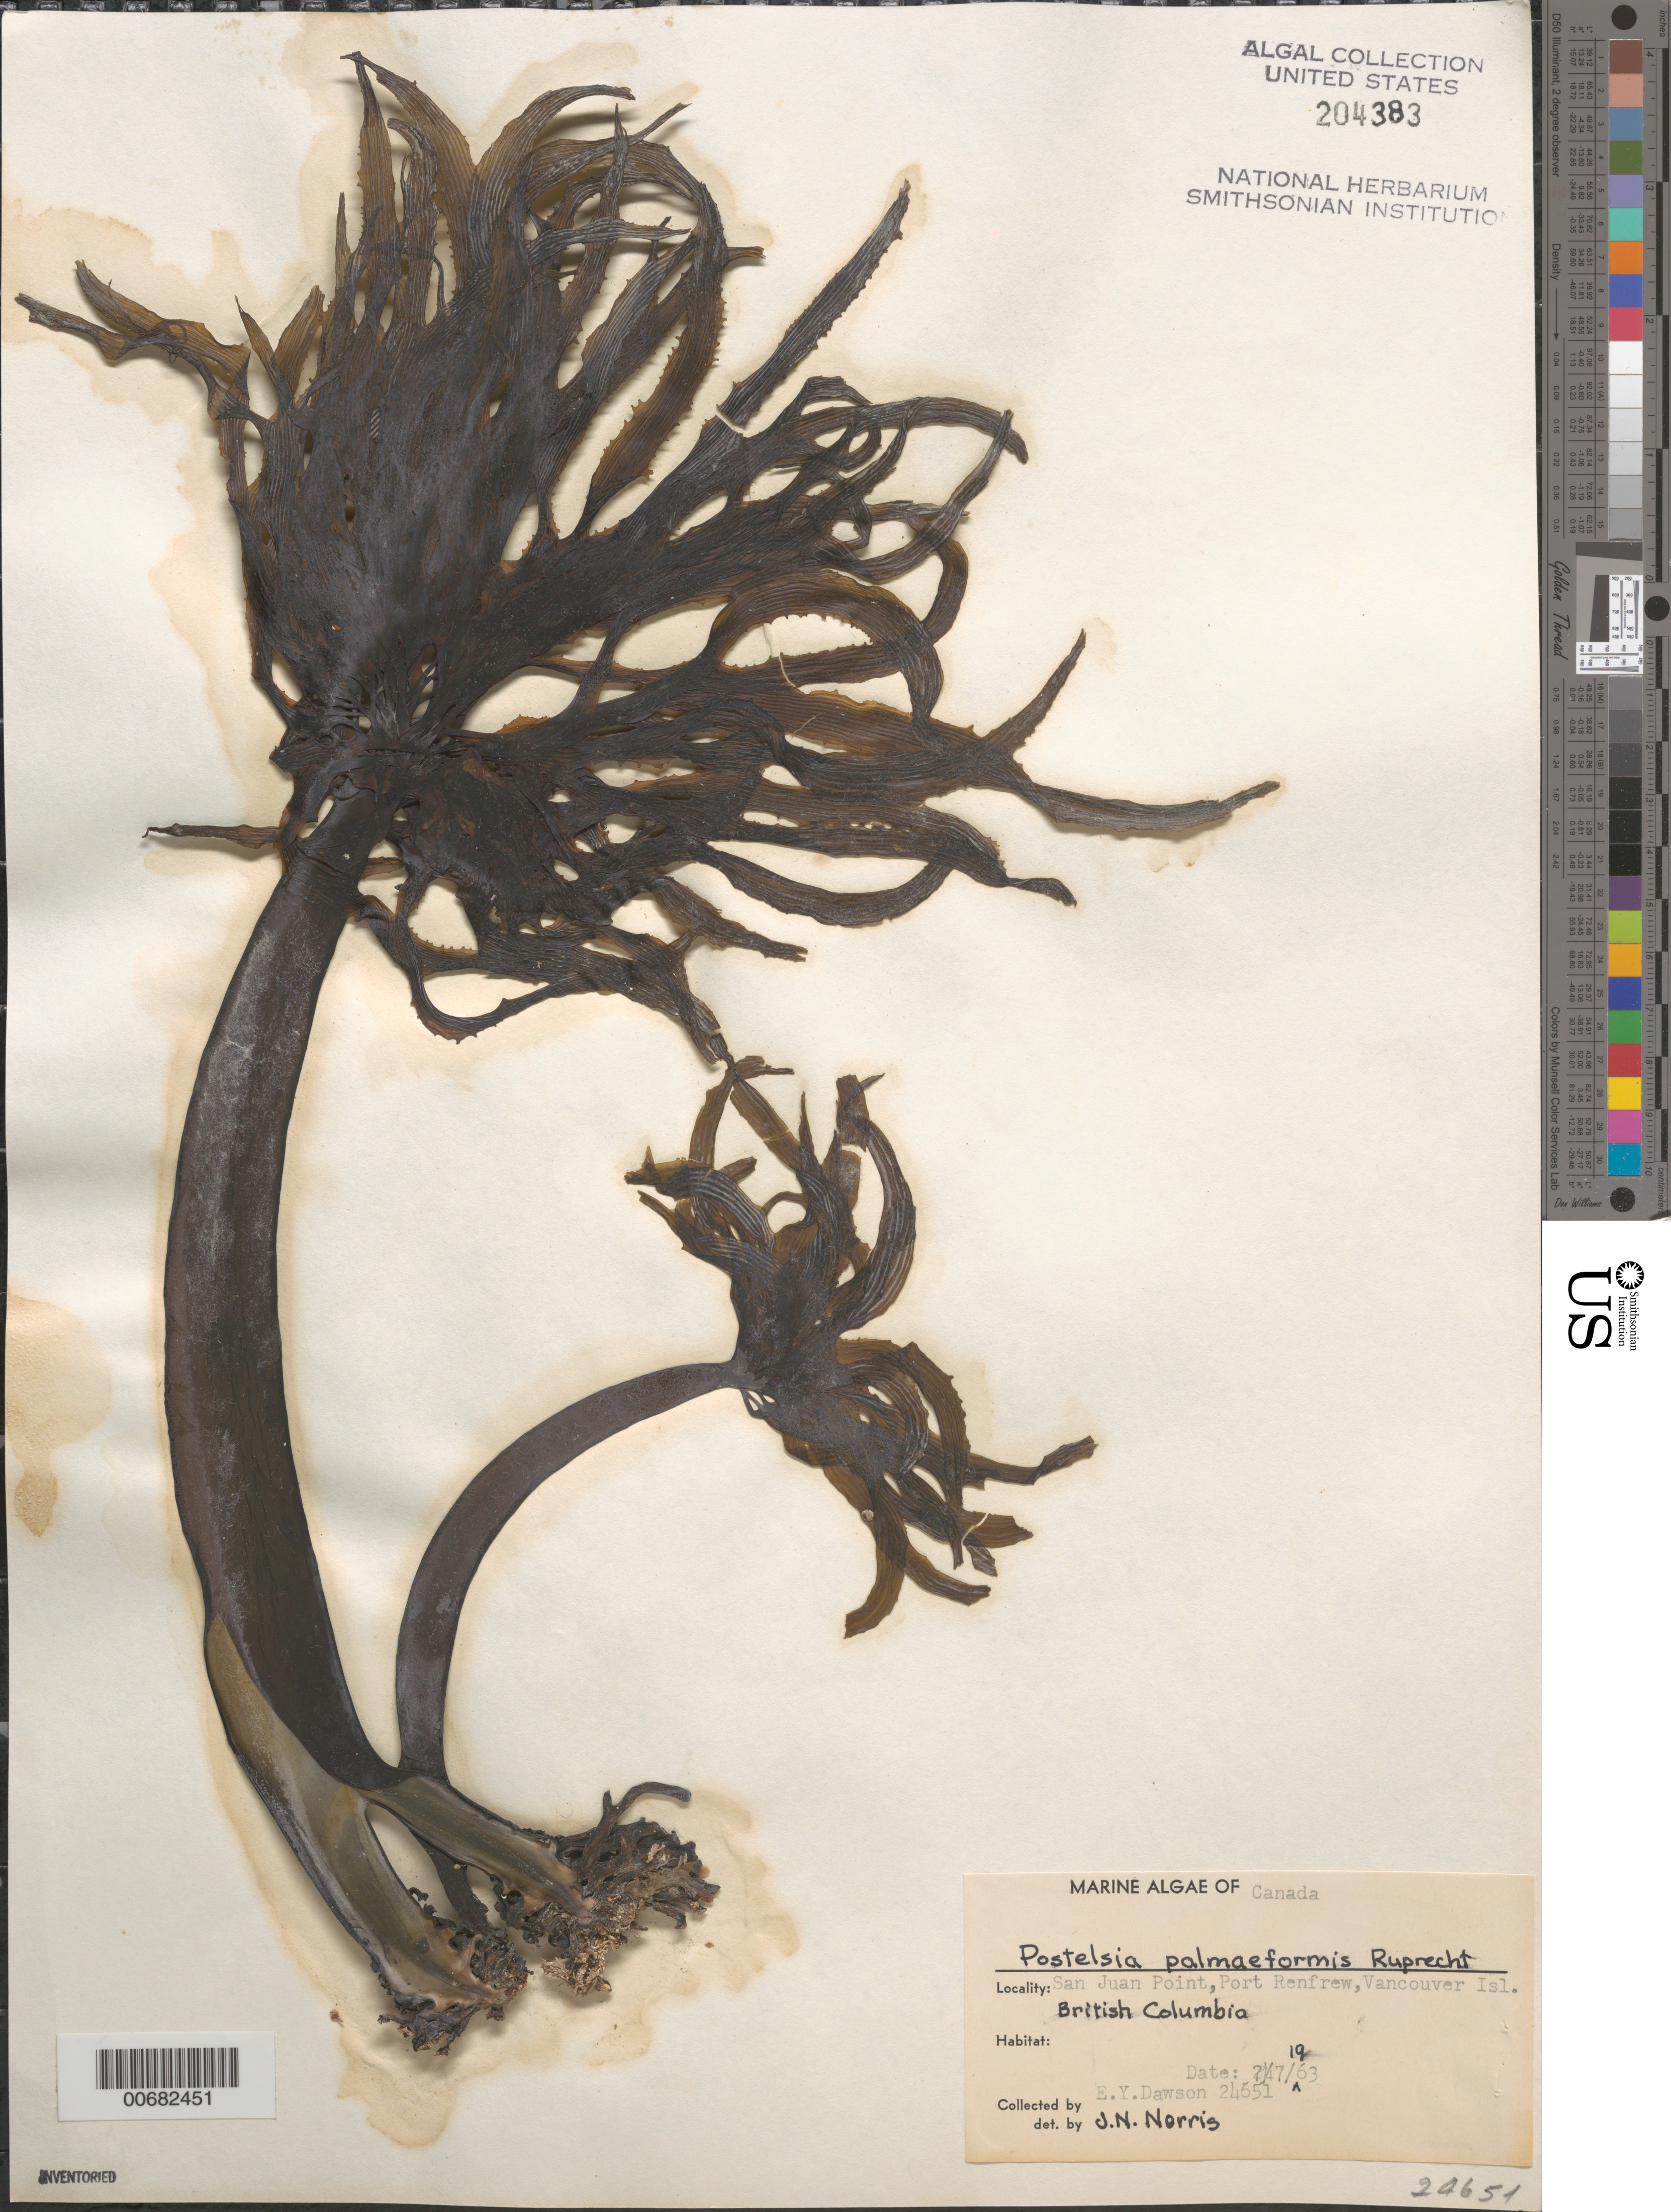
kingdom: Chromista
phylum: Ochrophyta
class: Phaeophyceae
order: Laminariales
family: Laminariaceae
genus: Postelsia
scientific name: Postelsia palmaeformis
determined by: Norris, James N.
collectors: E. Y. Dawson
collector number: EYD 24651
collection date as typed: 07 Jul 1963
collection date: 1963-07-07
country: Canada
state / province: British Columbia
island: Vancouver Island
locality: San Juan Point, Port Renfrew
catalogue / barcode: US 204383